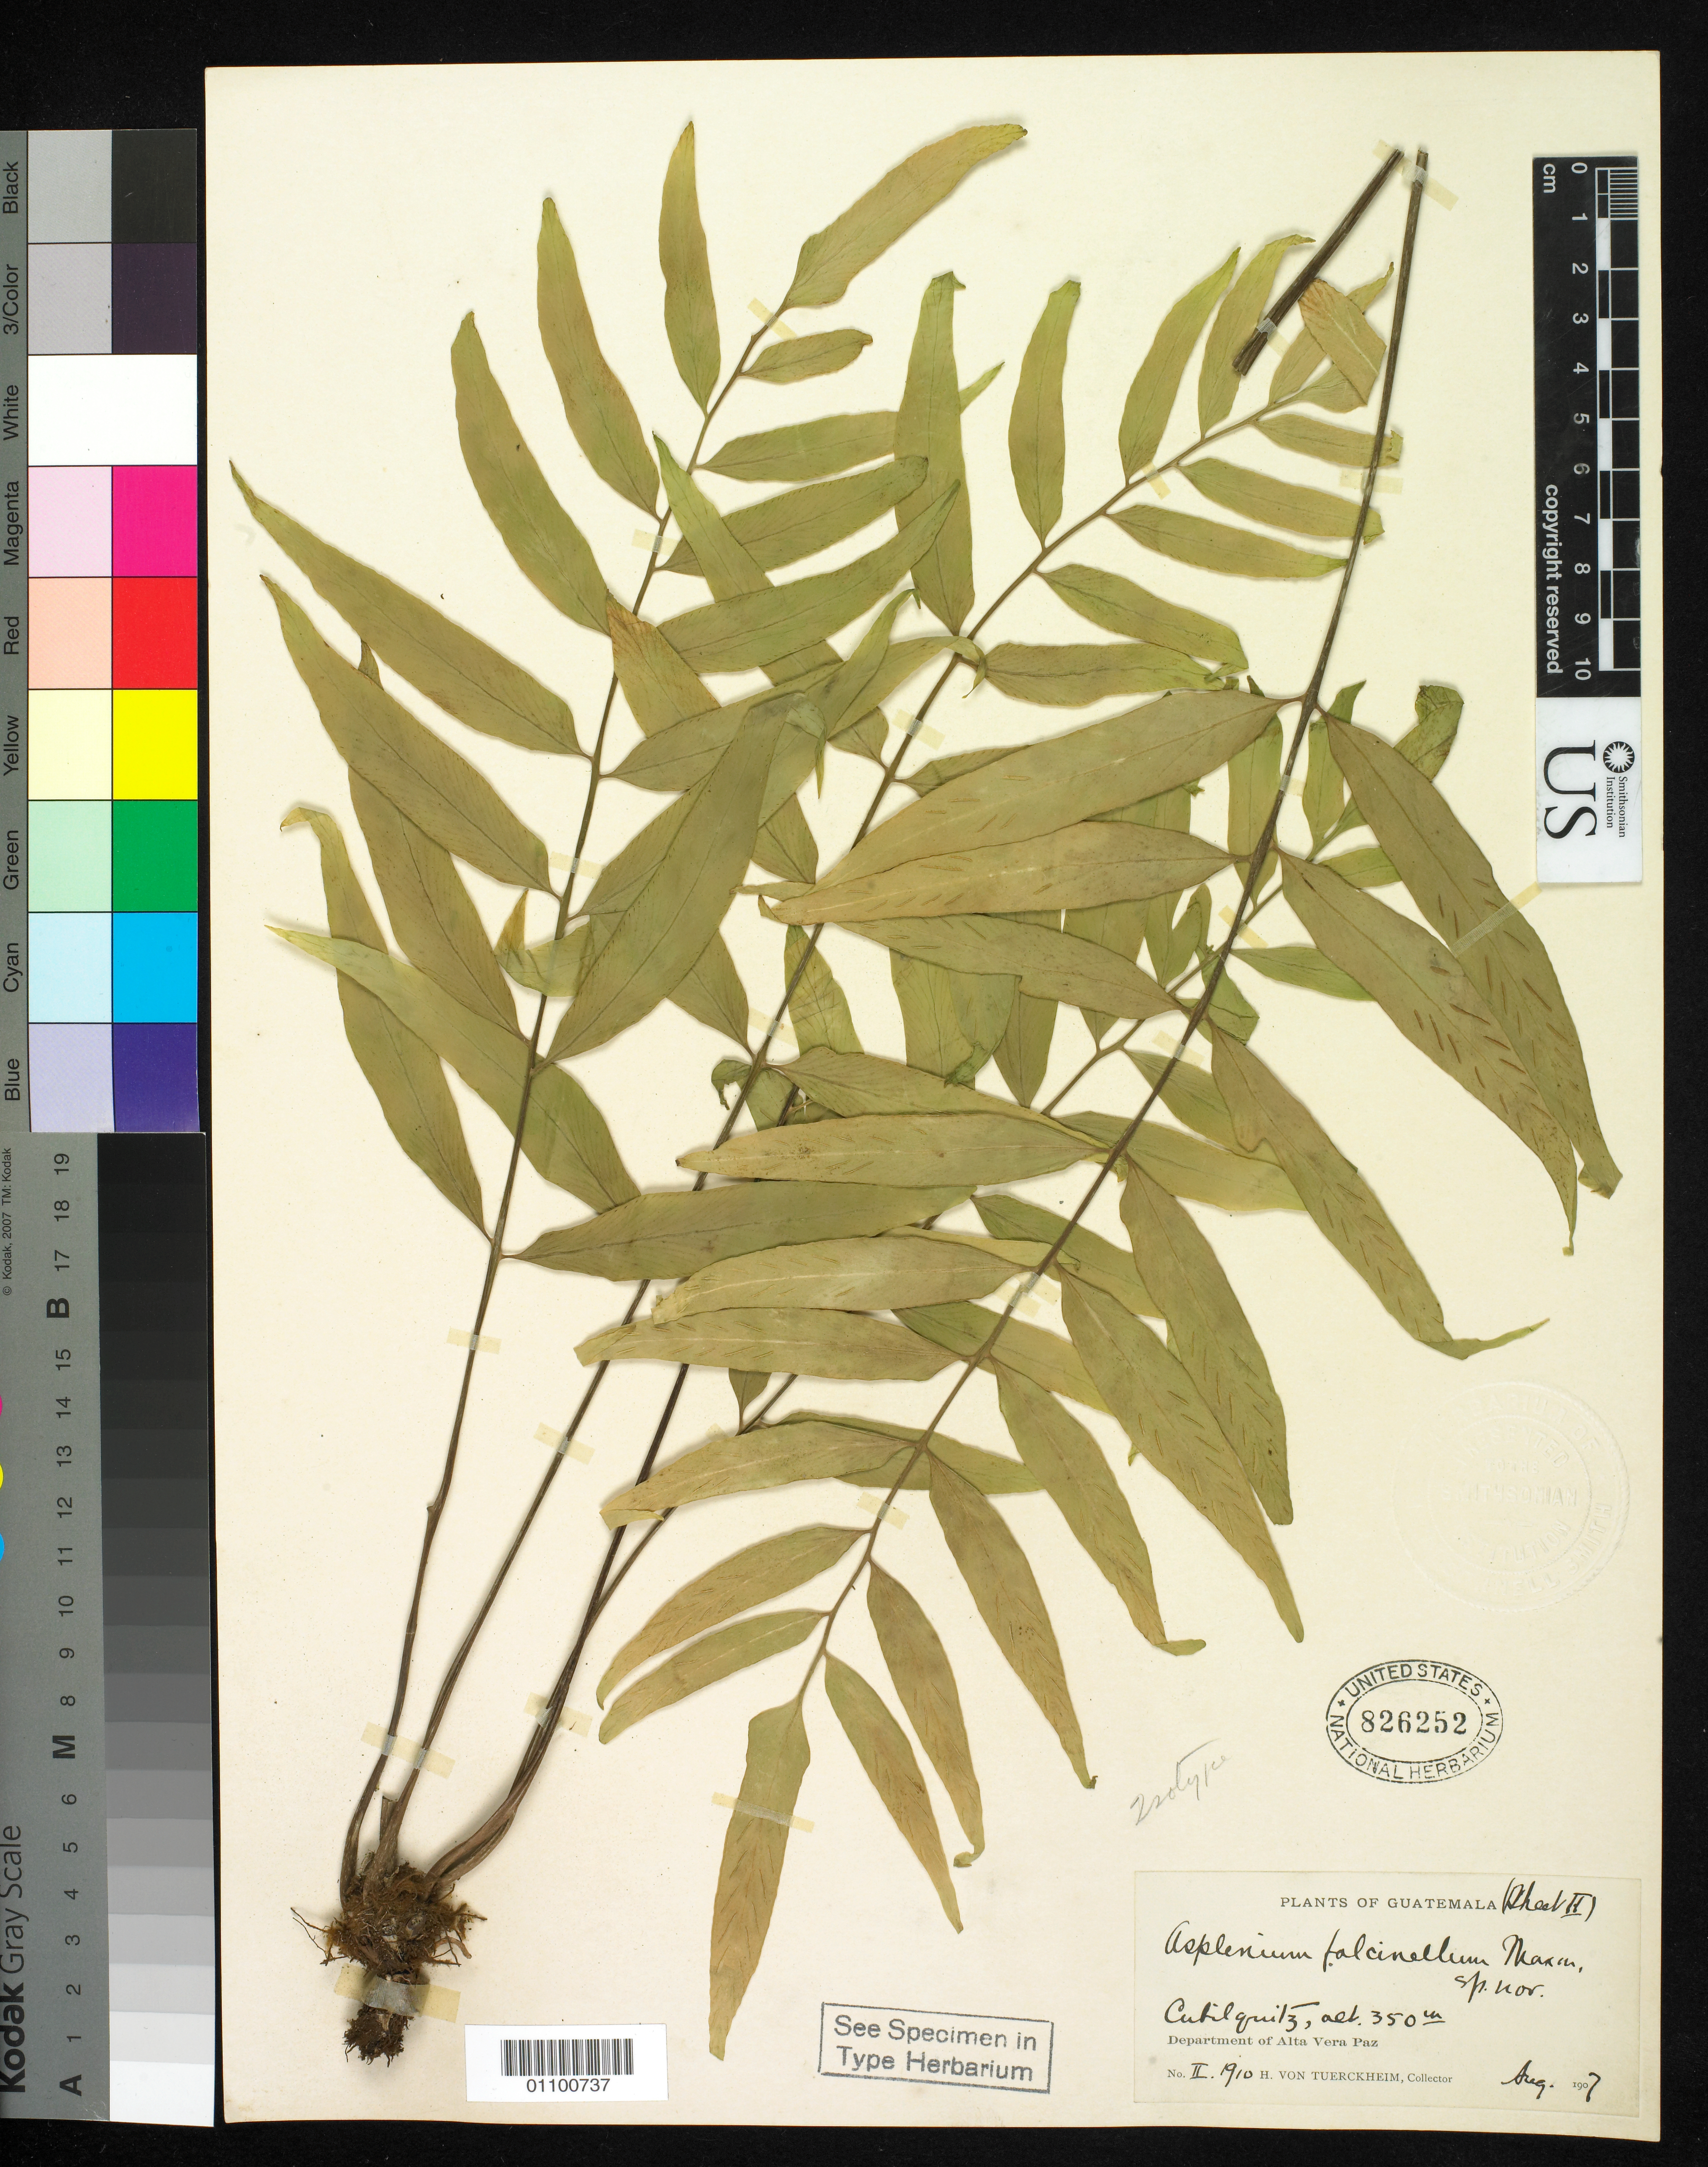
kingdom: Plantae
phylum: Tracheophyta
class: Polypodiopsida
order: Polypodiales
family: Aspleniaceae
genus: Asplenium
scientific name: Asplenium falcinellum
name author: Maxon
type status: Isotype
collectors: H. von Türckheim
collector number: II 1910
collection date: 1907-08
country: Guatemala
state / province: Alta Verapaz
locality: Cubilquitz.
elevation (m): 350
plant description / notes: USNH 826252 is annotated as "Sheet II" but protologue explicitly cites (only) USNH 826251 as the "Type".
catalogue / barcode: US 826252